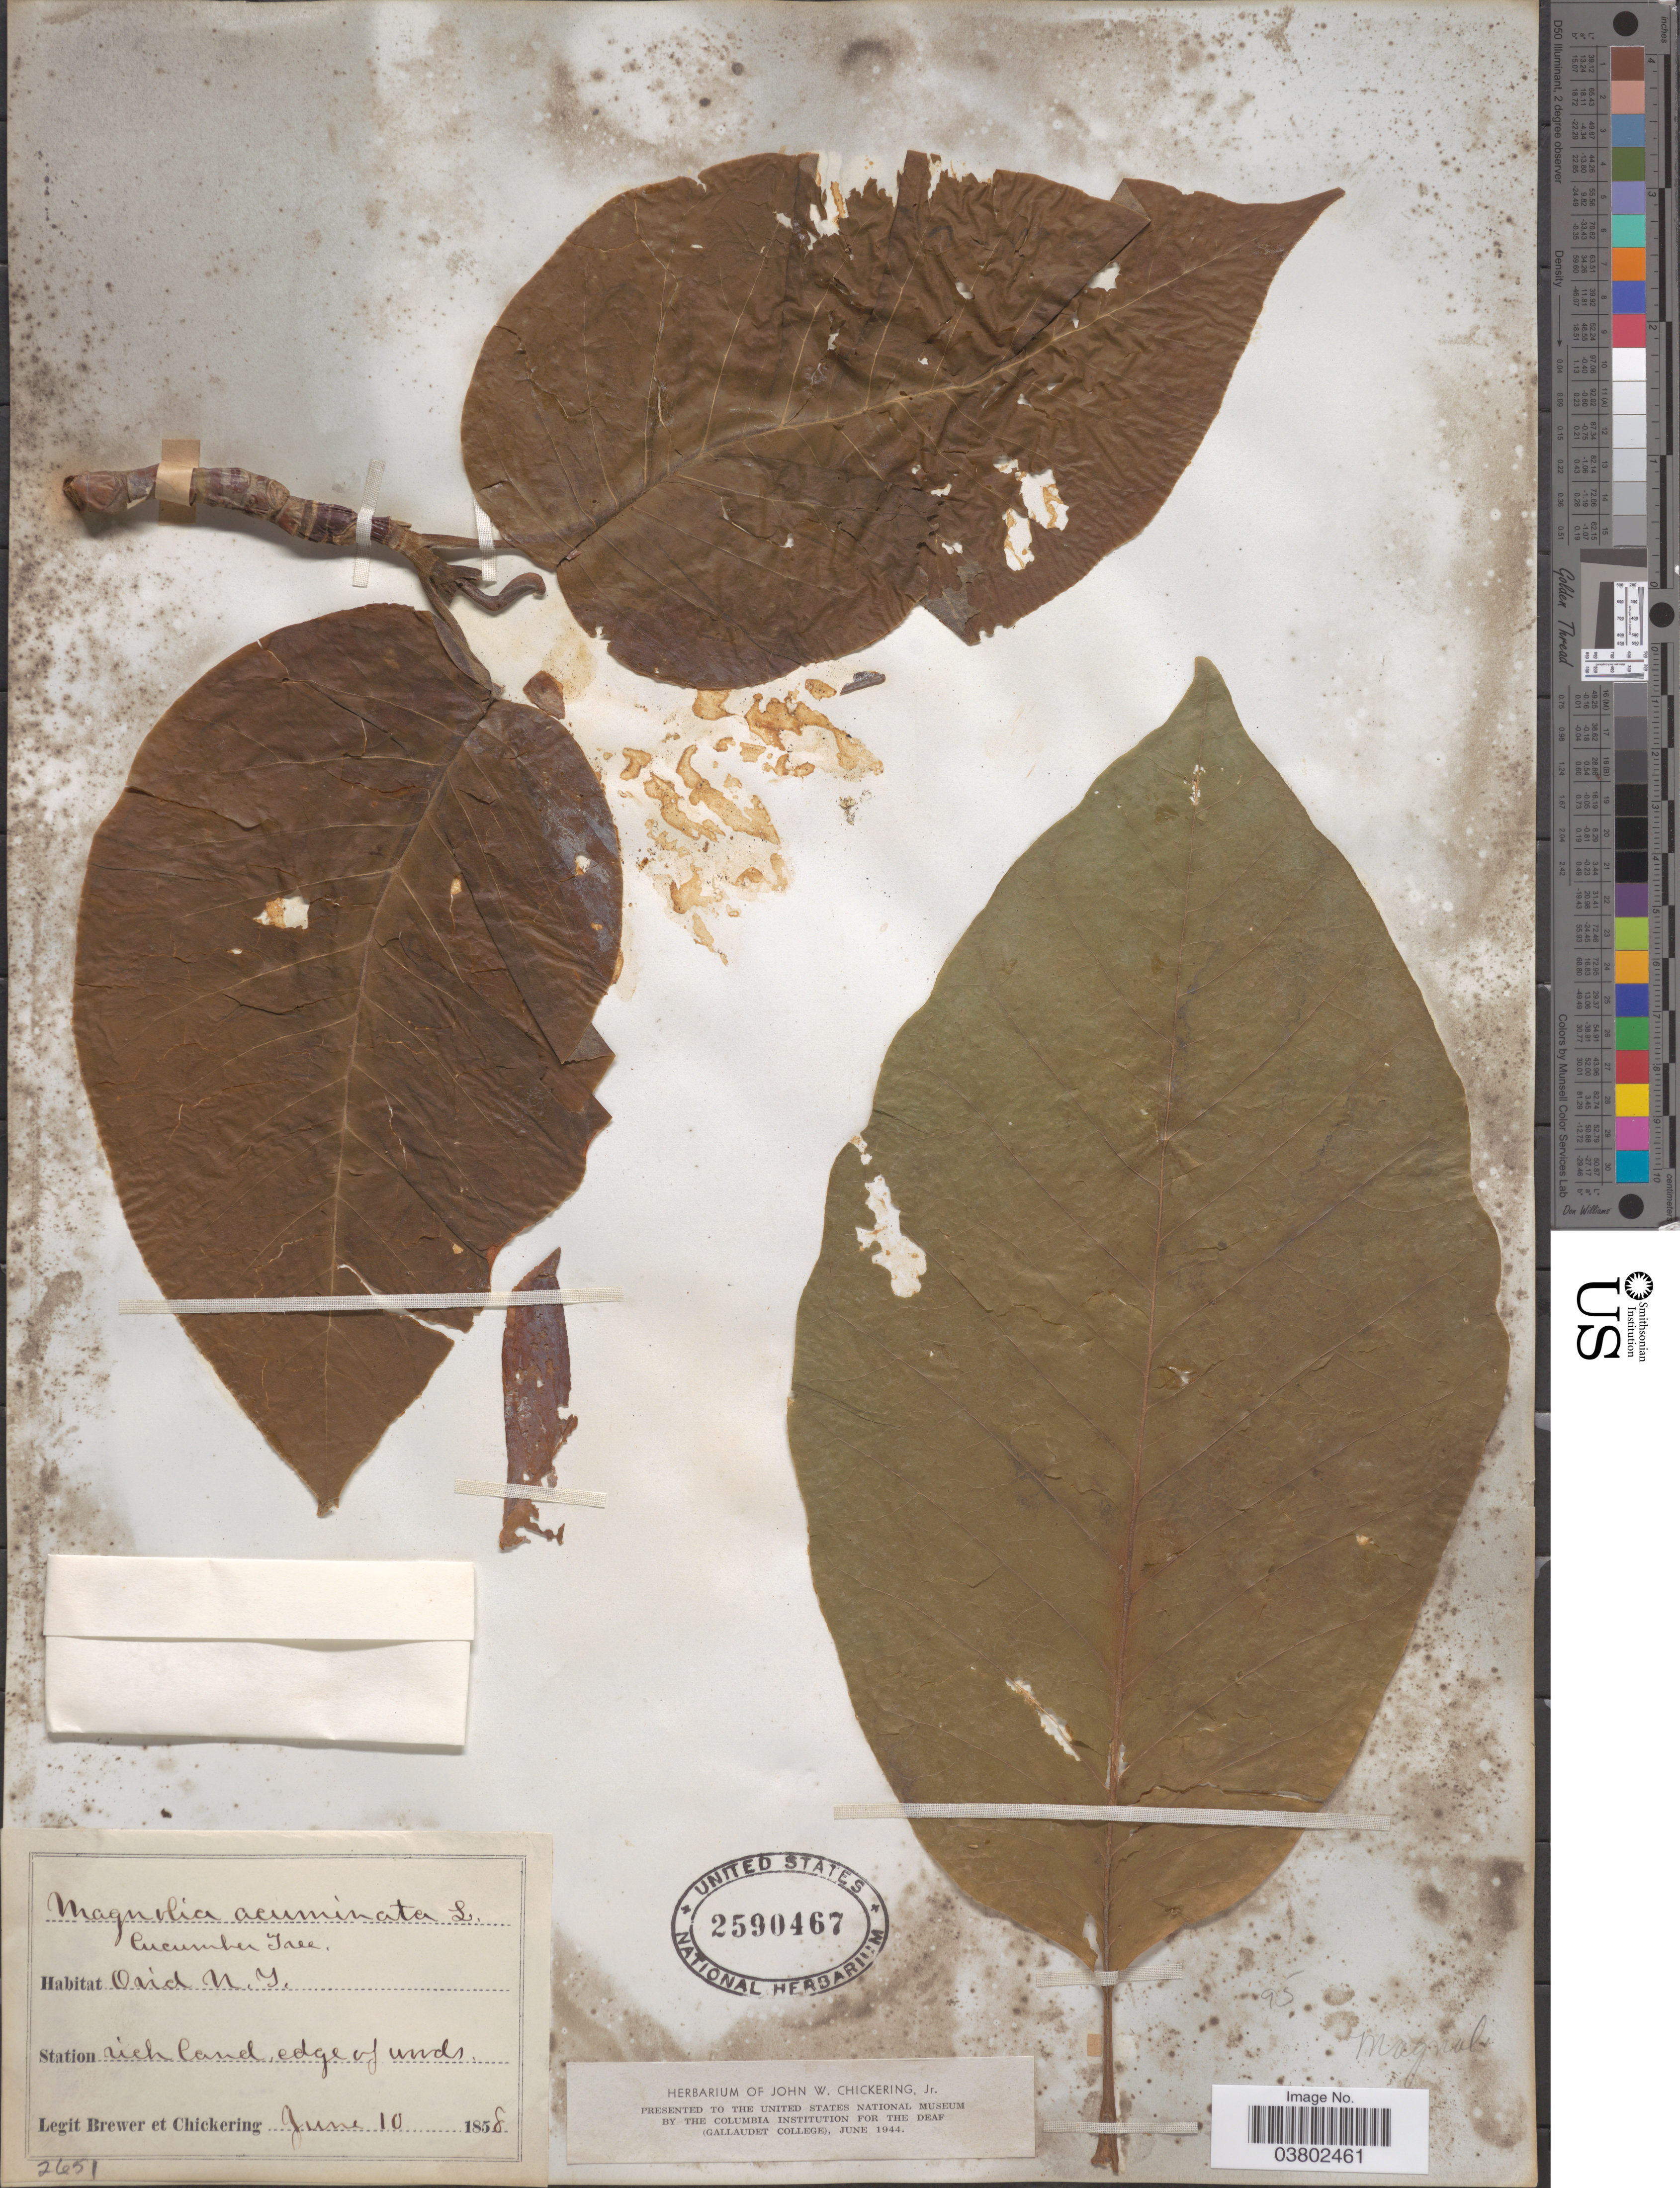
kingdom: Plantae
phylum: Tracheophyta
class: Magnoliopsida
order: Magnoliales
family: Magnoliaceae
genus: Magnolia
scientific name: Magnolia acuminata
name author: (L.) L.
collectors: -. Brewer & J. Chickering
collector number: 2651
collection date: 1858-06-10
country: United States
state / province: New York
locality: Ovid.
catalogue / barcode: US 2590467